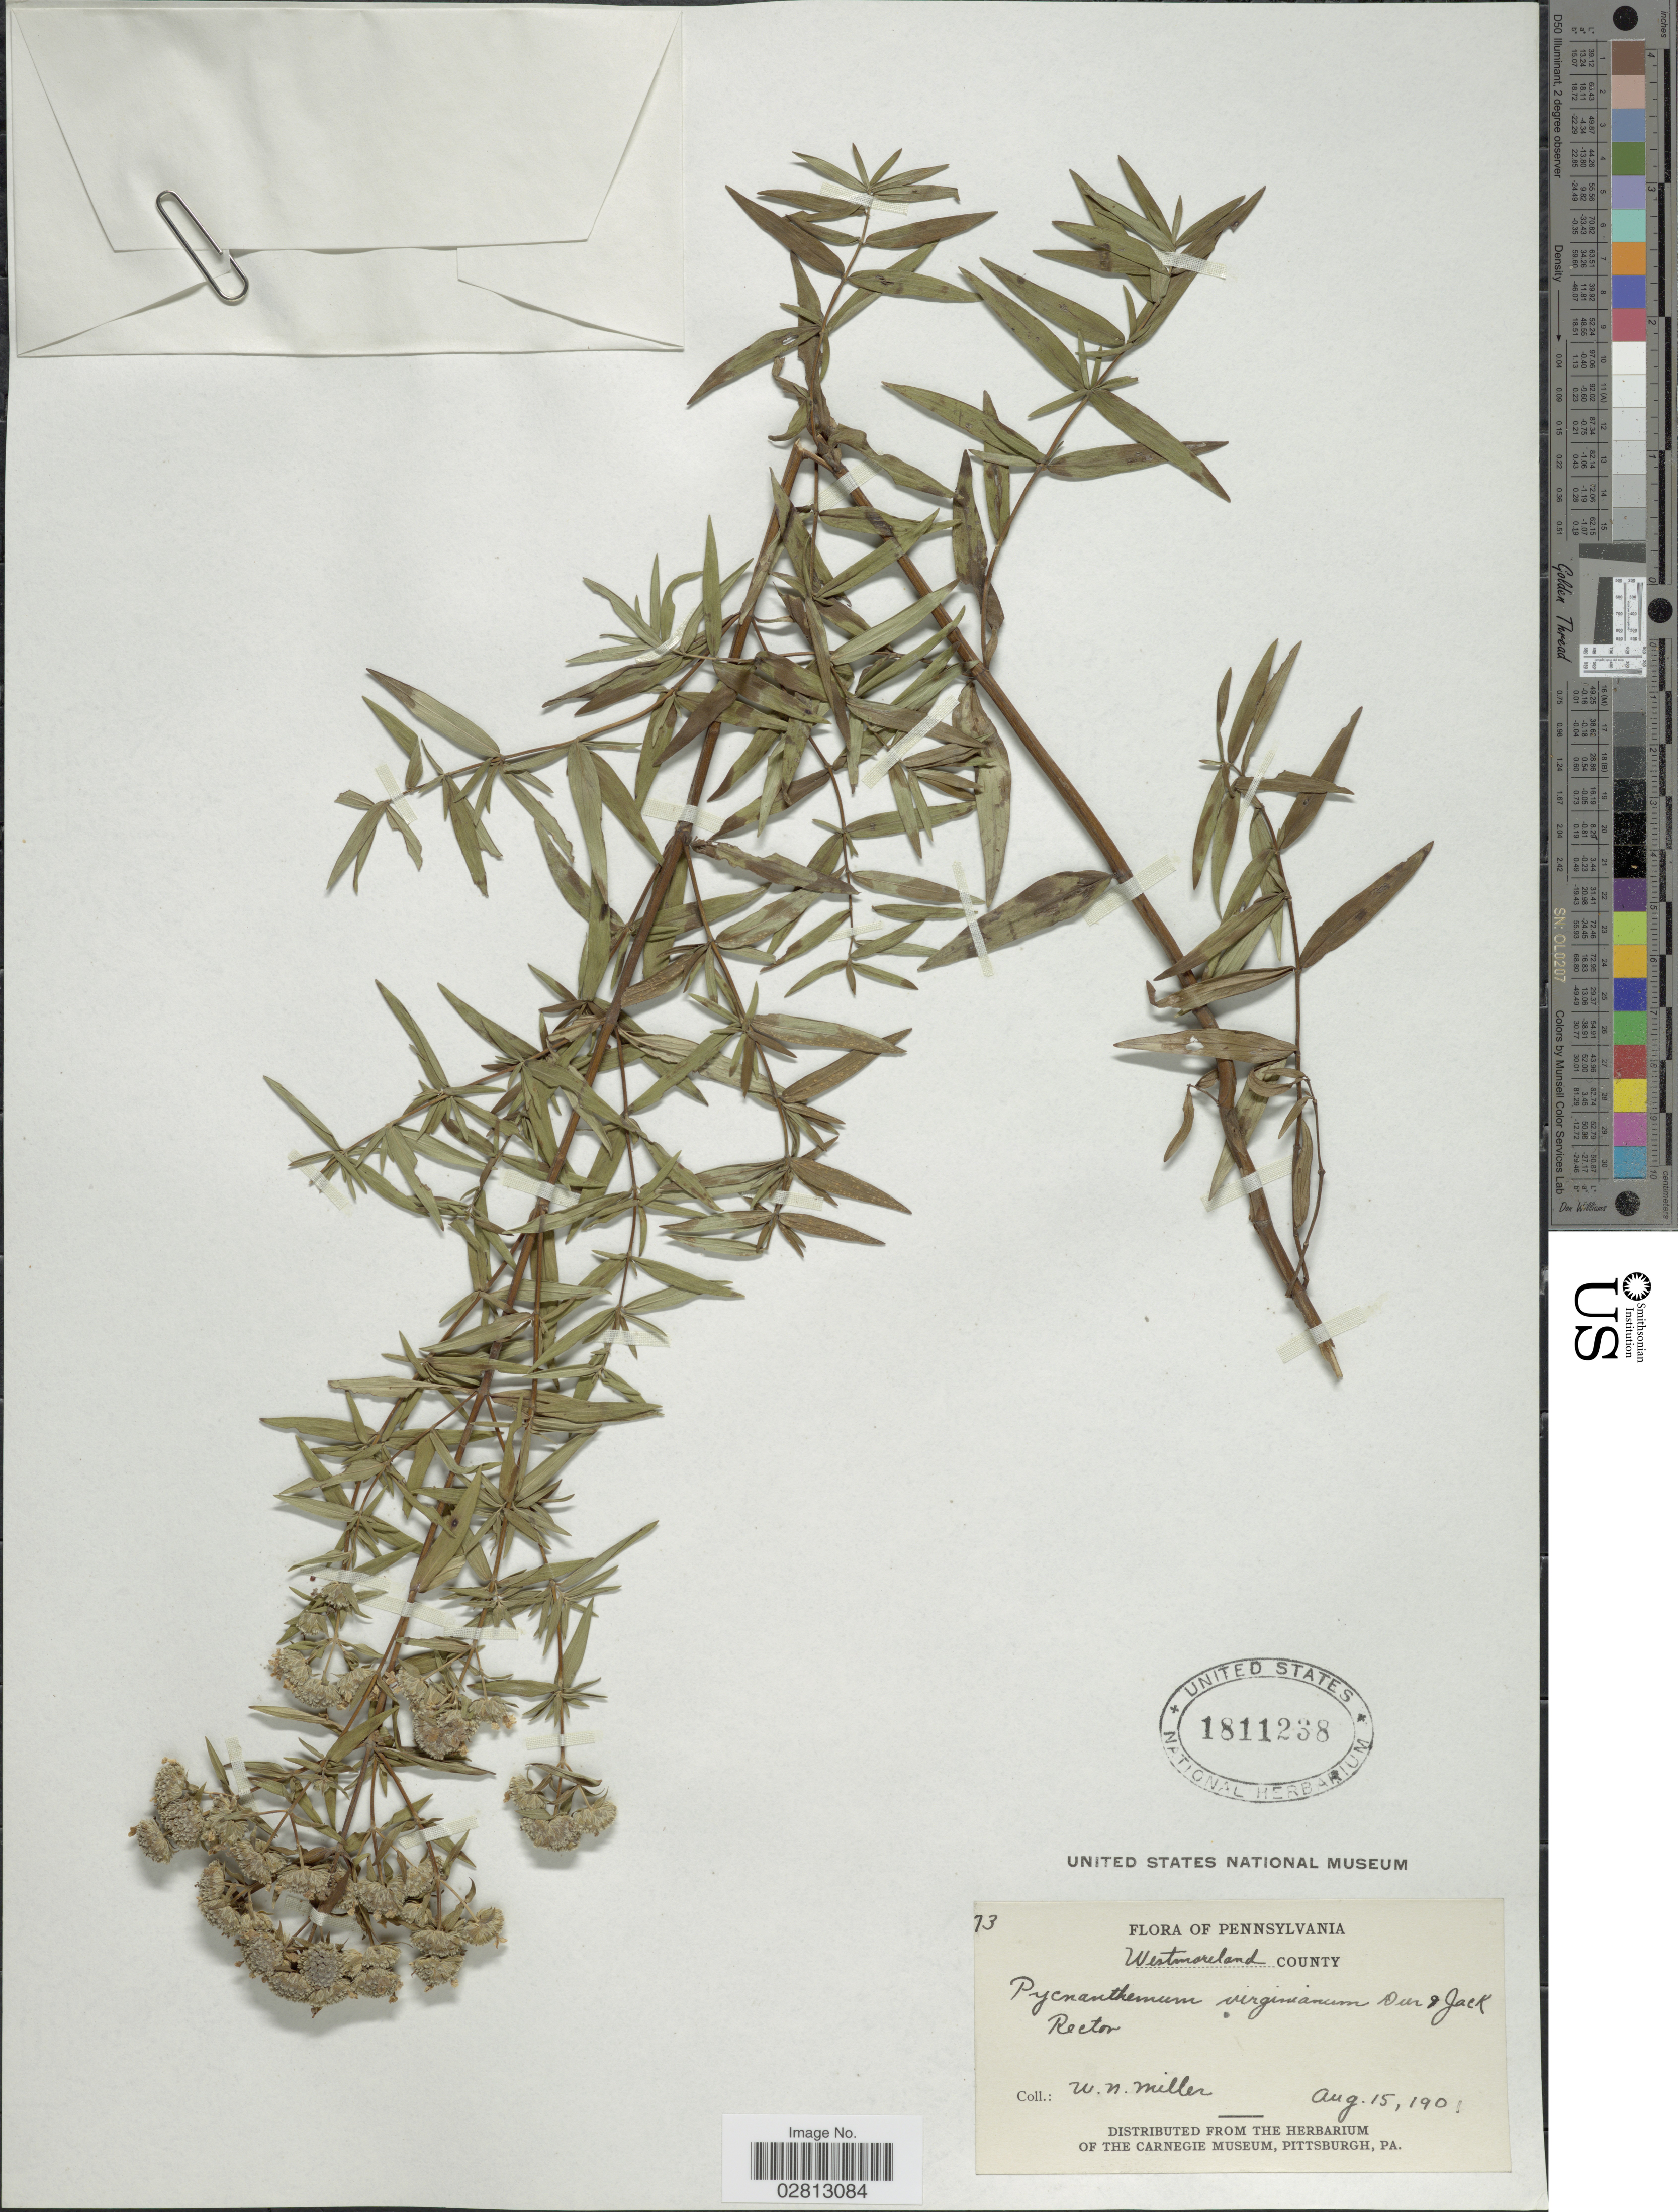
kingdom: Plantae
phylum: Tracheophyta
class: Magnoliopsida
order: Lamiales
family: Lamiaceae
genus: Pycnanthemum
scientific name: Pycnanthemum virginianum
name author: (L.) Durand & B.D. Jacks. ex B.L. Rob. & Fernald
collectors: W. Miller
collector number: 73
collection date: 1901-08-15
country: United States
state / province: Pennsylvania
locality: Westmoreland County. Rector.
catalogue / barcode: US 1811238